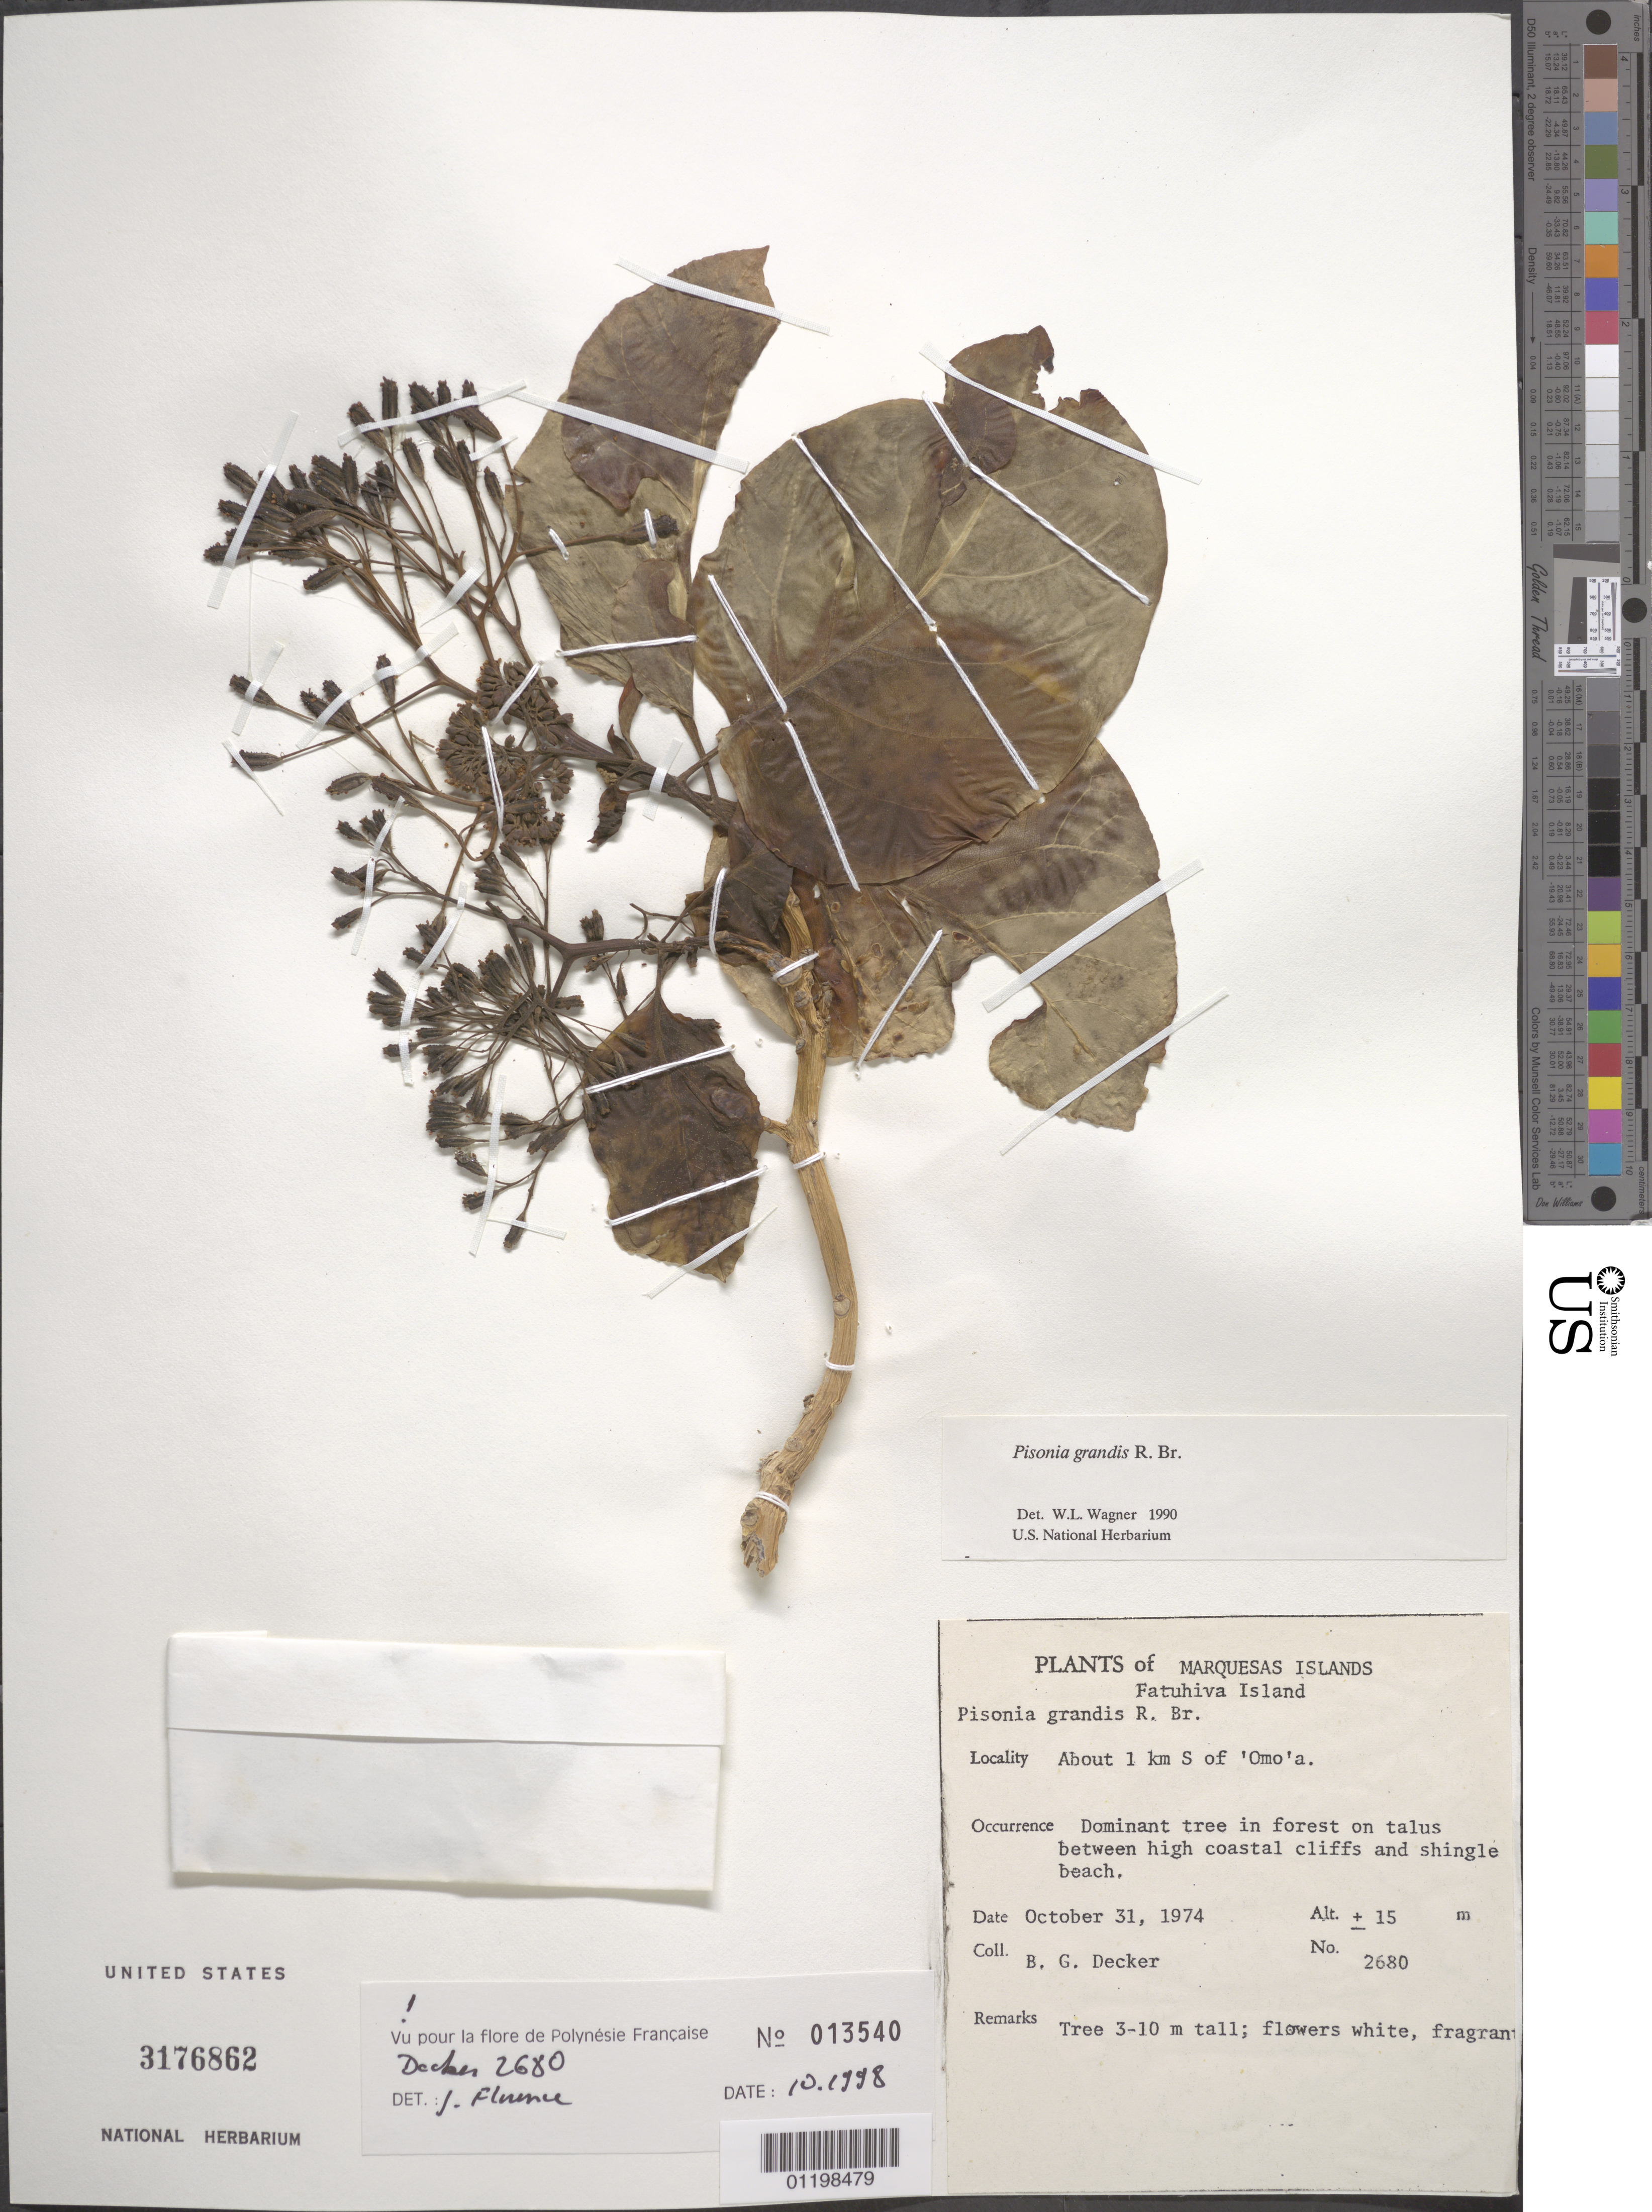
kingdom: Plantae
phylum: Tracheophyta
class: Magnoliopsida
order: Caryophyllales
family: Nyctaginaceae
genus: Pisonia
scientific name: Pisonia grandis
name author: R. Br.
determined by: Florence, J.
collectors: B. G. Decker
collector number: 2680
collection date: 1974-10-31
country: French Polynesia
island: Fatu Hiva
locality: About 1 km S of 'Omo'a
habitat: Dominant tree in forest on talus between high coastal cliffs and shingle beach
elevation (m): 15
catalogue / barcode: US 3176862